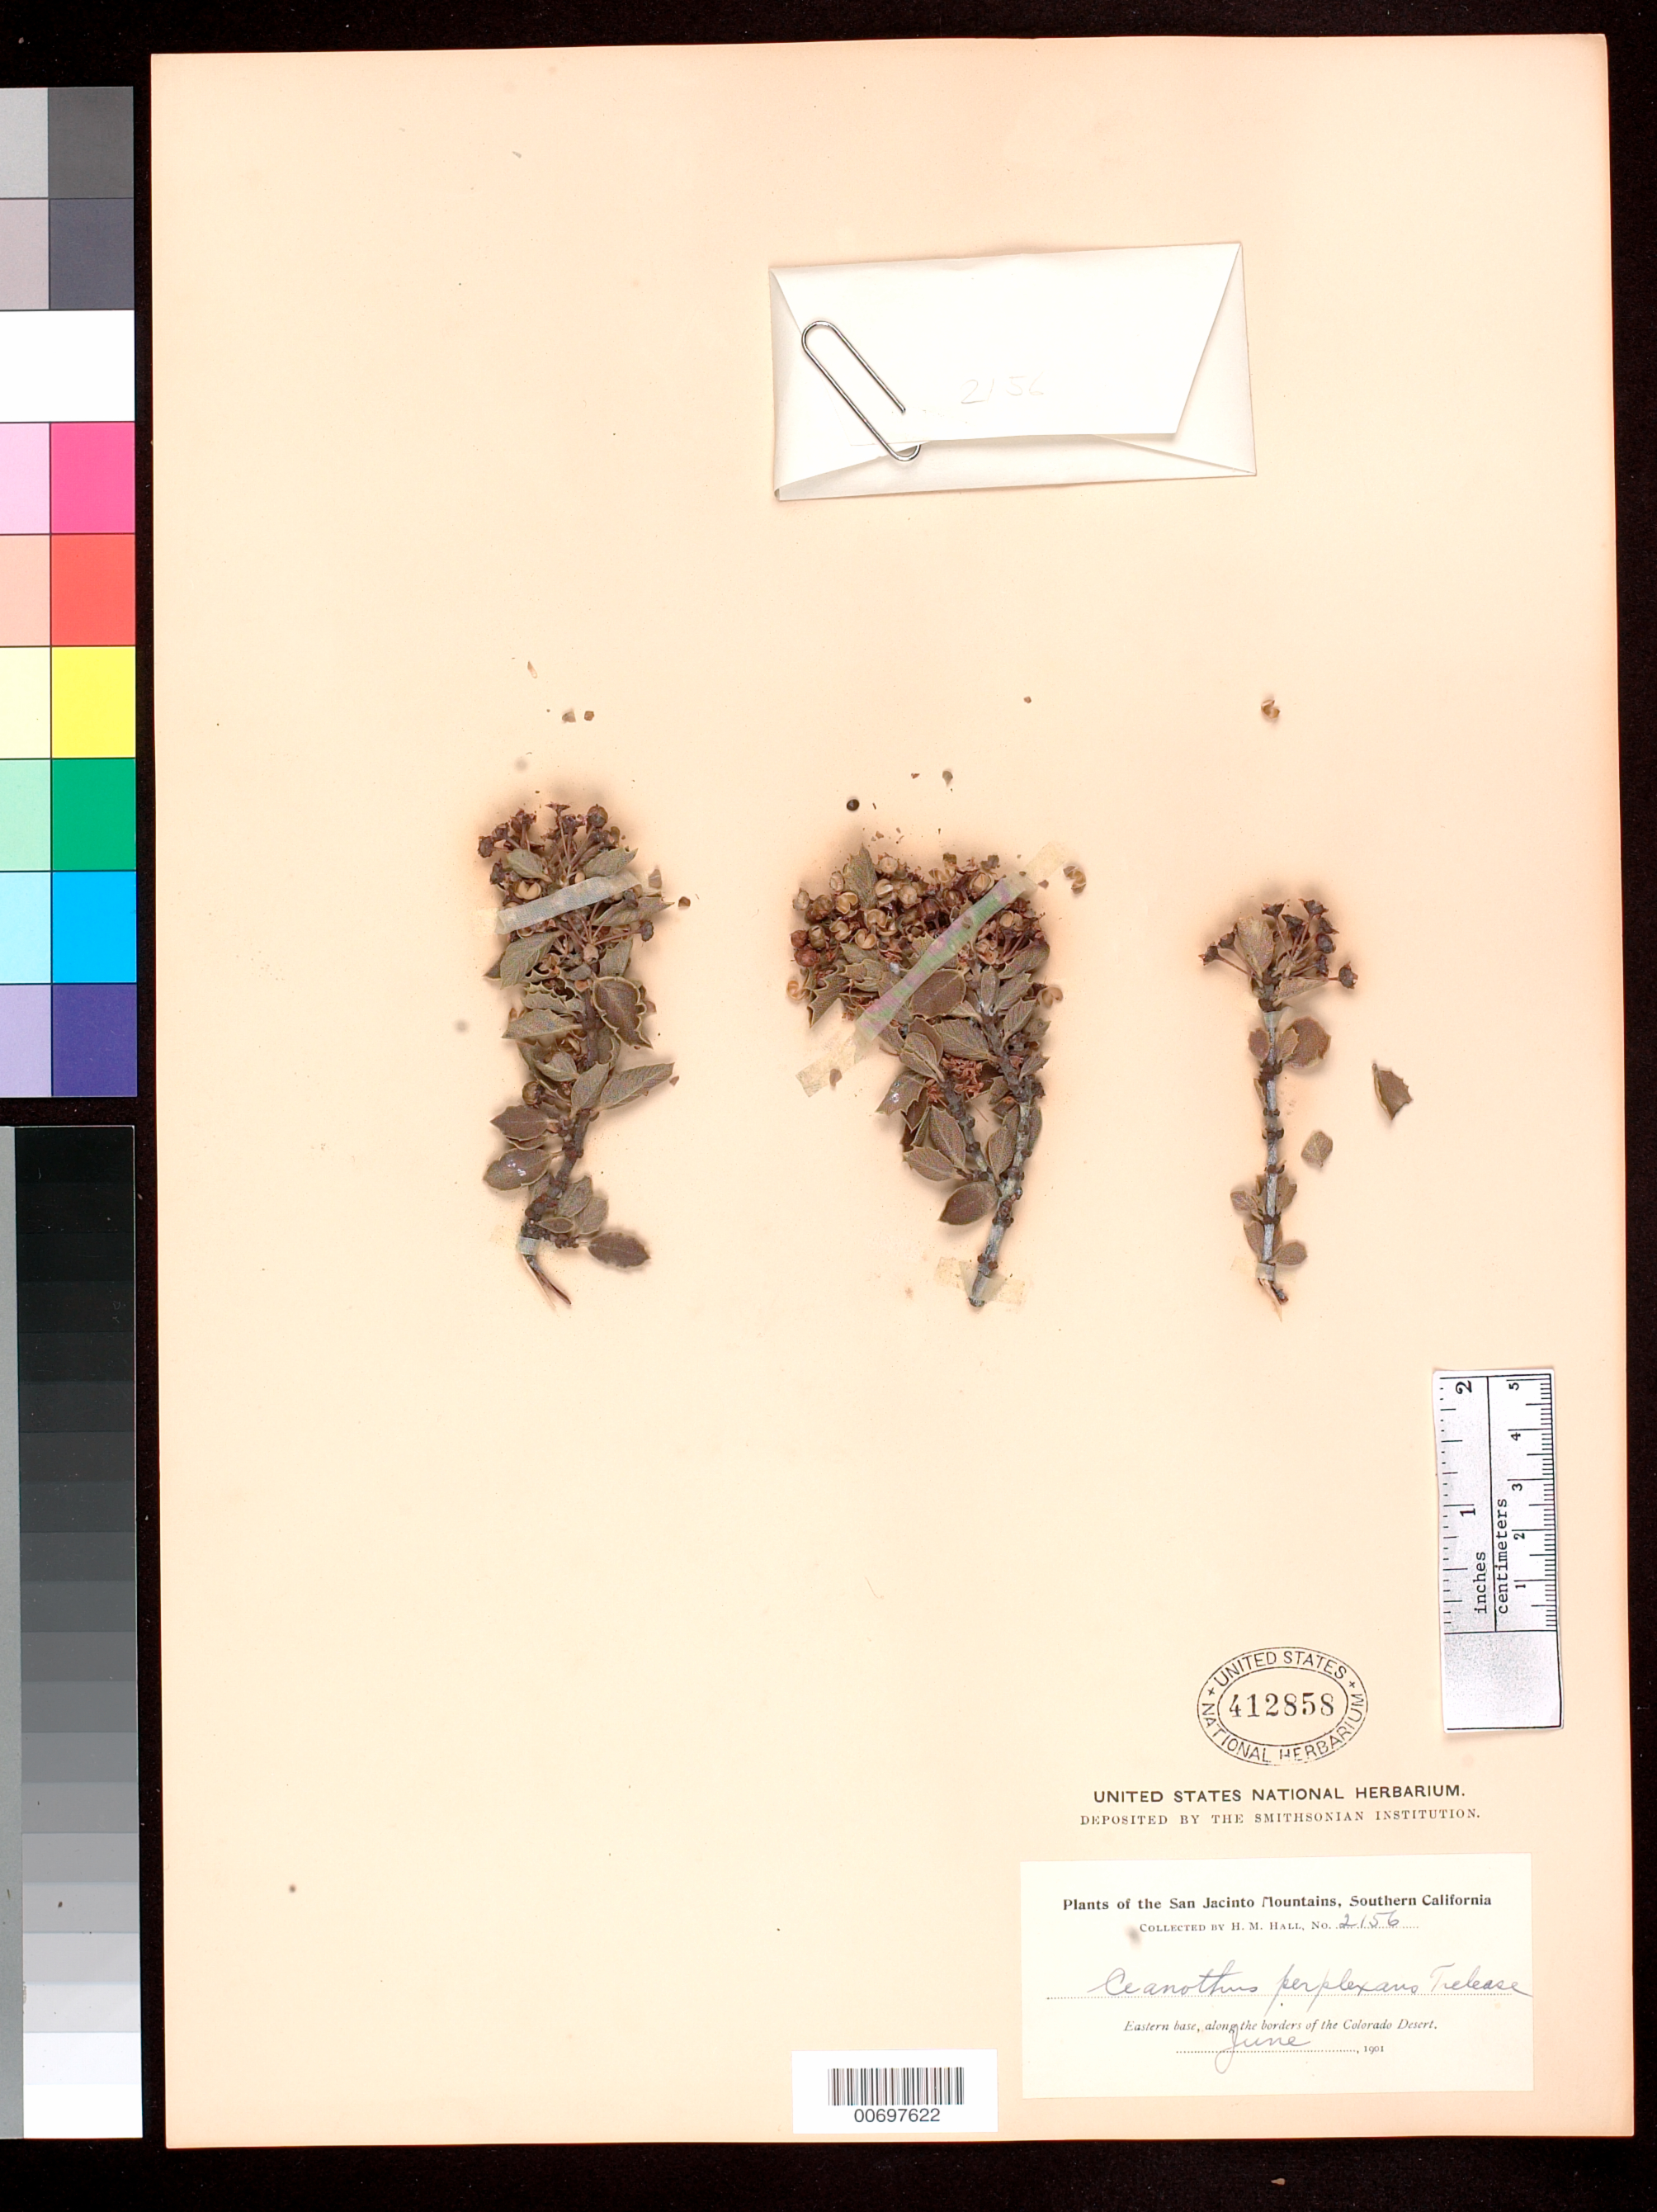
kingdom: Plantae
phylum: Tracheophyta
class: Magnoliopsida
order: Rosales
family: Rhamnaceae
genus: Ceanothus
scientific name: Ceanothus perplexans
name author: Trel.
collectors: H. M. Hall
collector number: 2156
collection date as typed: Jun 1901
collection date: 1901-06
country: United States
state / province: California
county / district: Riverside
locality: San Jacinto Mts., eastern base, along the borders of the Colorado Desert.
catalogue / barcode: US 412858